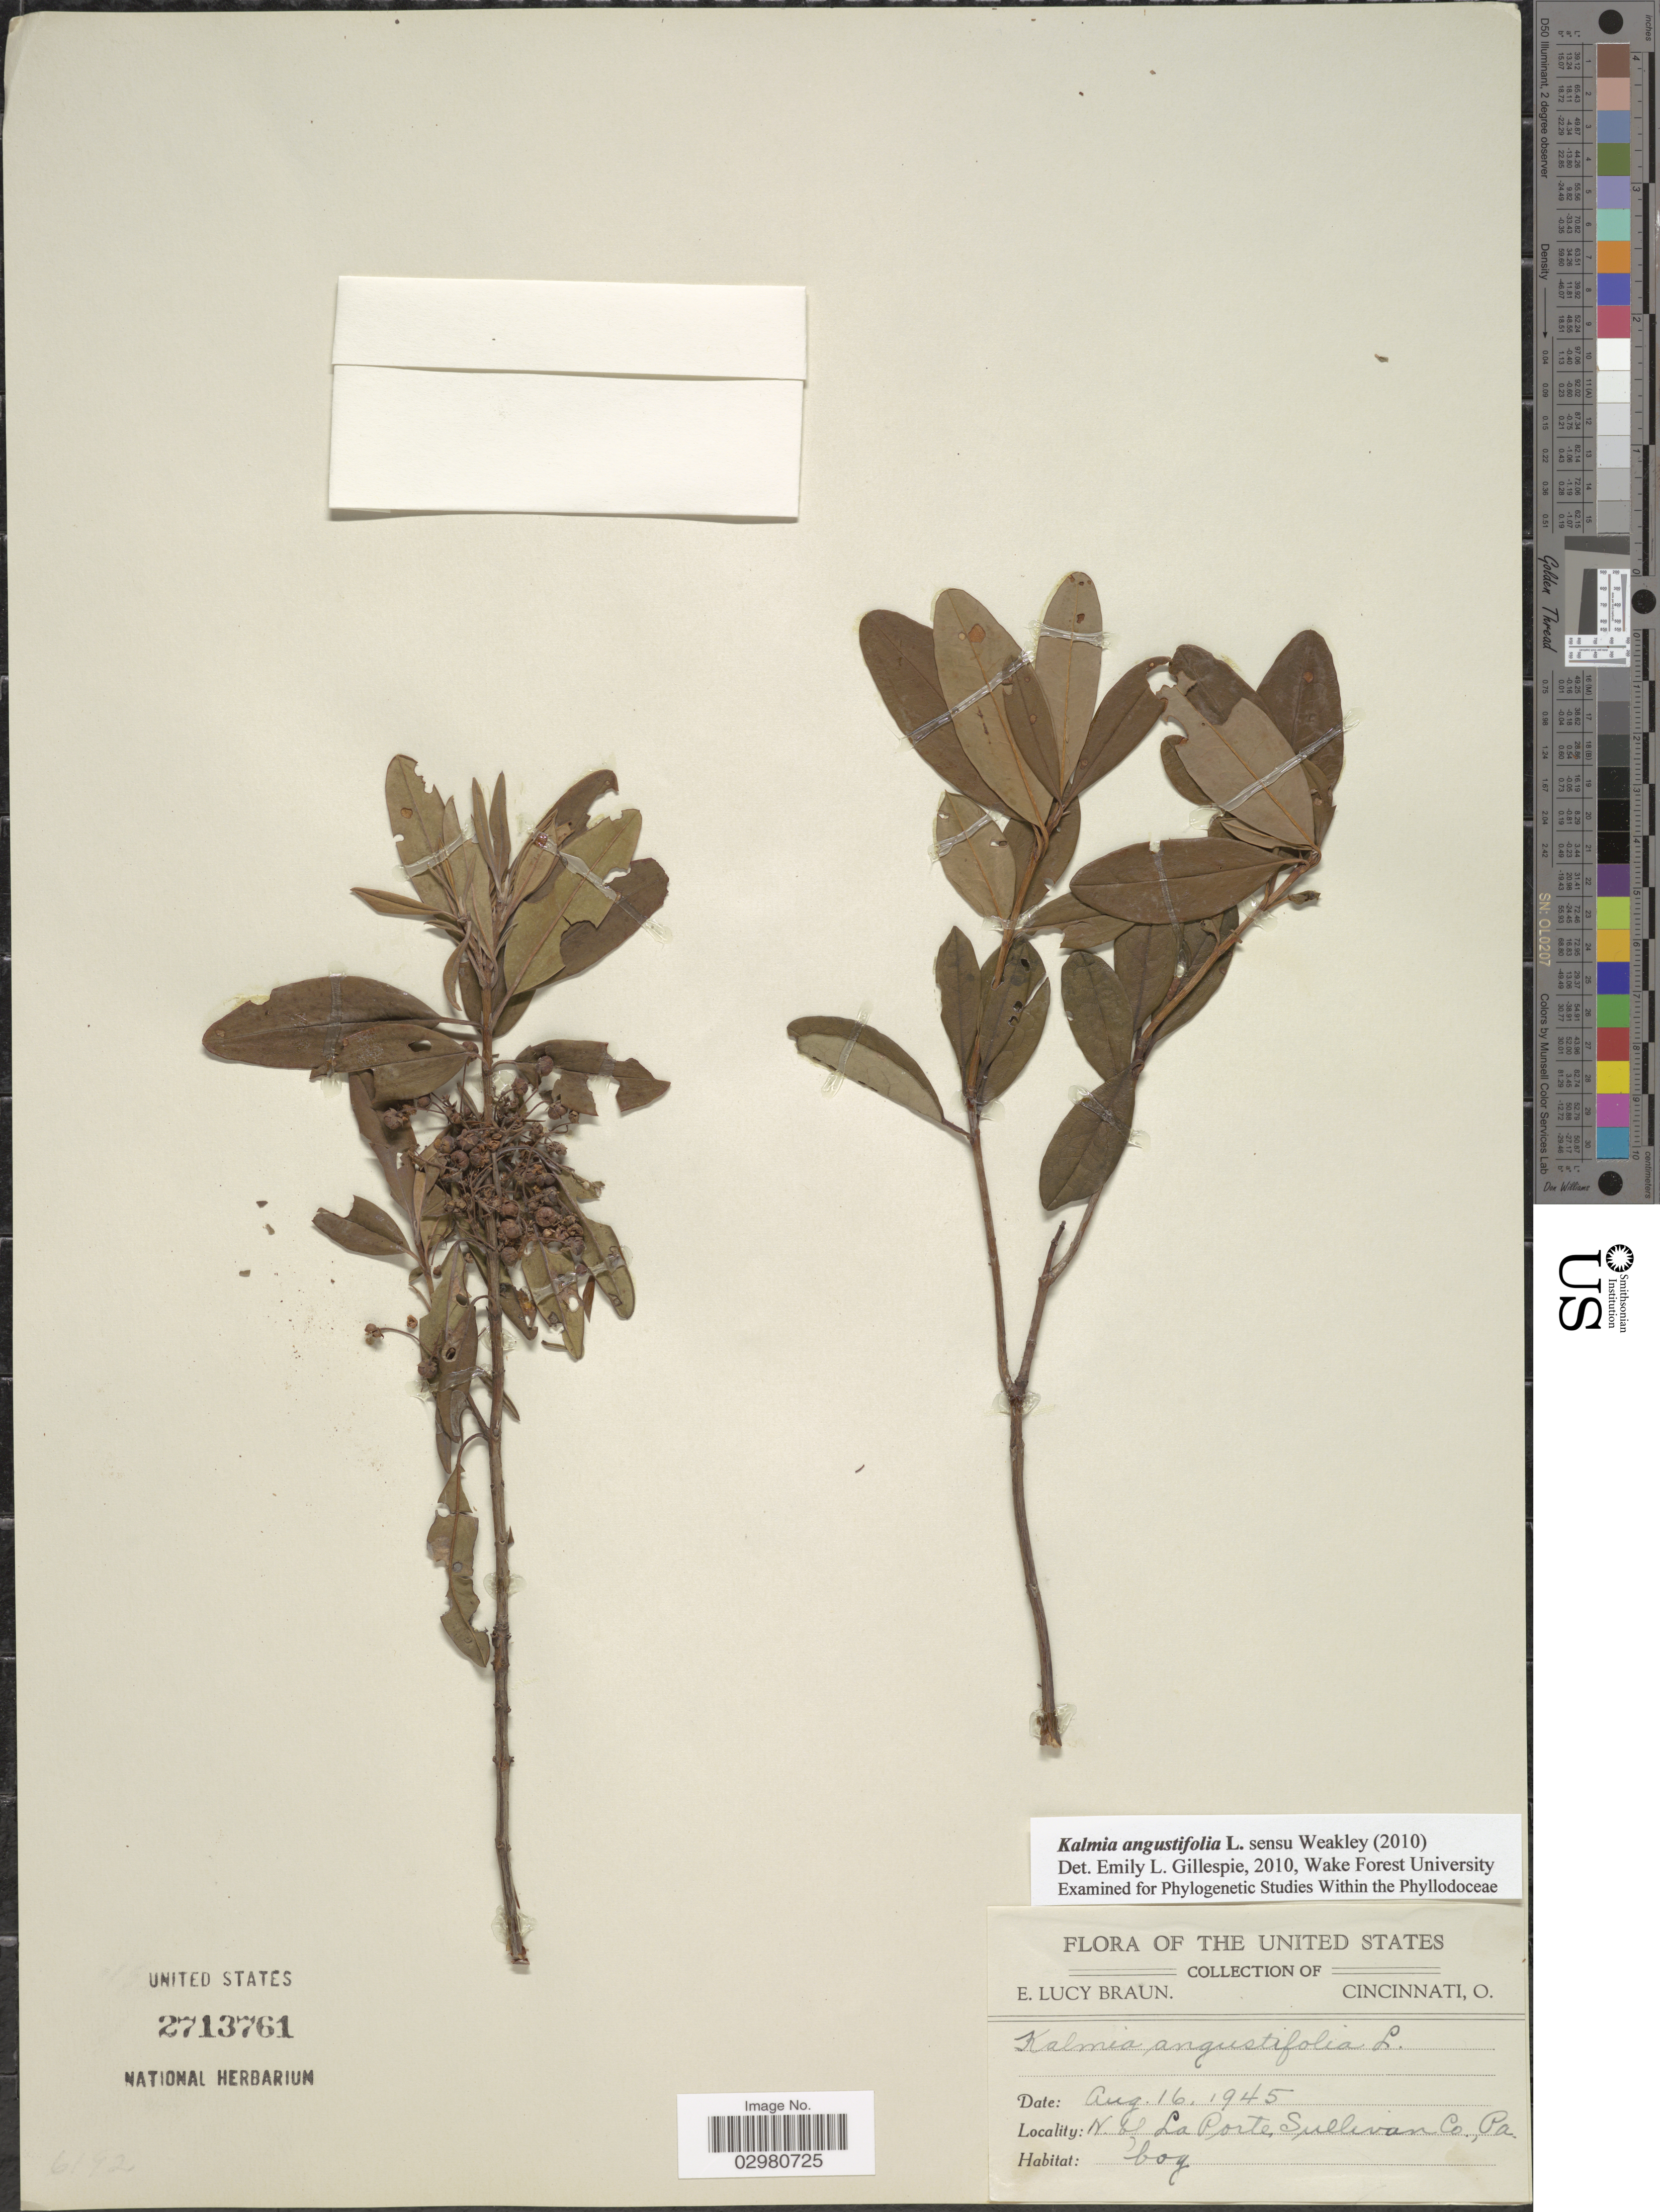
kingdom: Plantae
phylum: Tracheophyta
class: Magnoliopsida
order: Ericales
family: Ericaceae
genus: Kalmia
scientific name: Kalmia angustifolia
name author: L.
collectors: E. L. Braun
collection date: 1945-08-16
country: United States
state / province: Pennsylvania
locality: N. of La Porte Sullivan Co.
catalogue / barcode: US 2713761